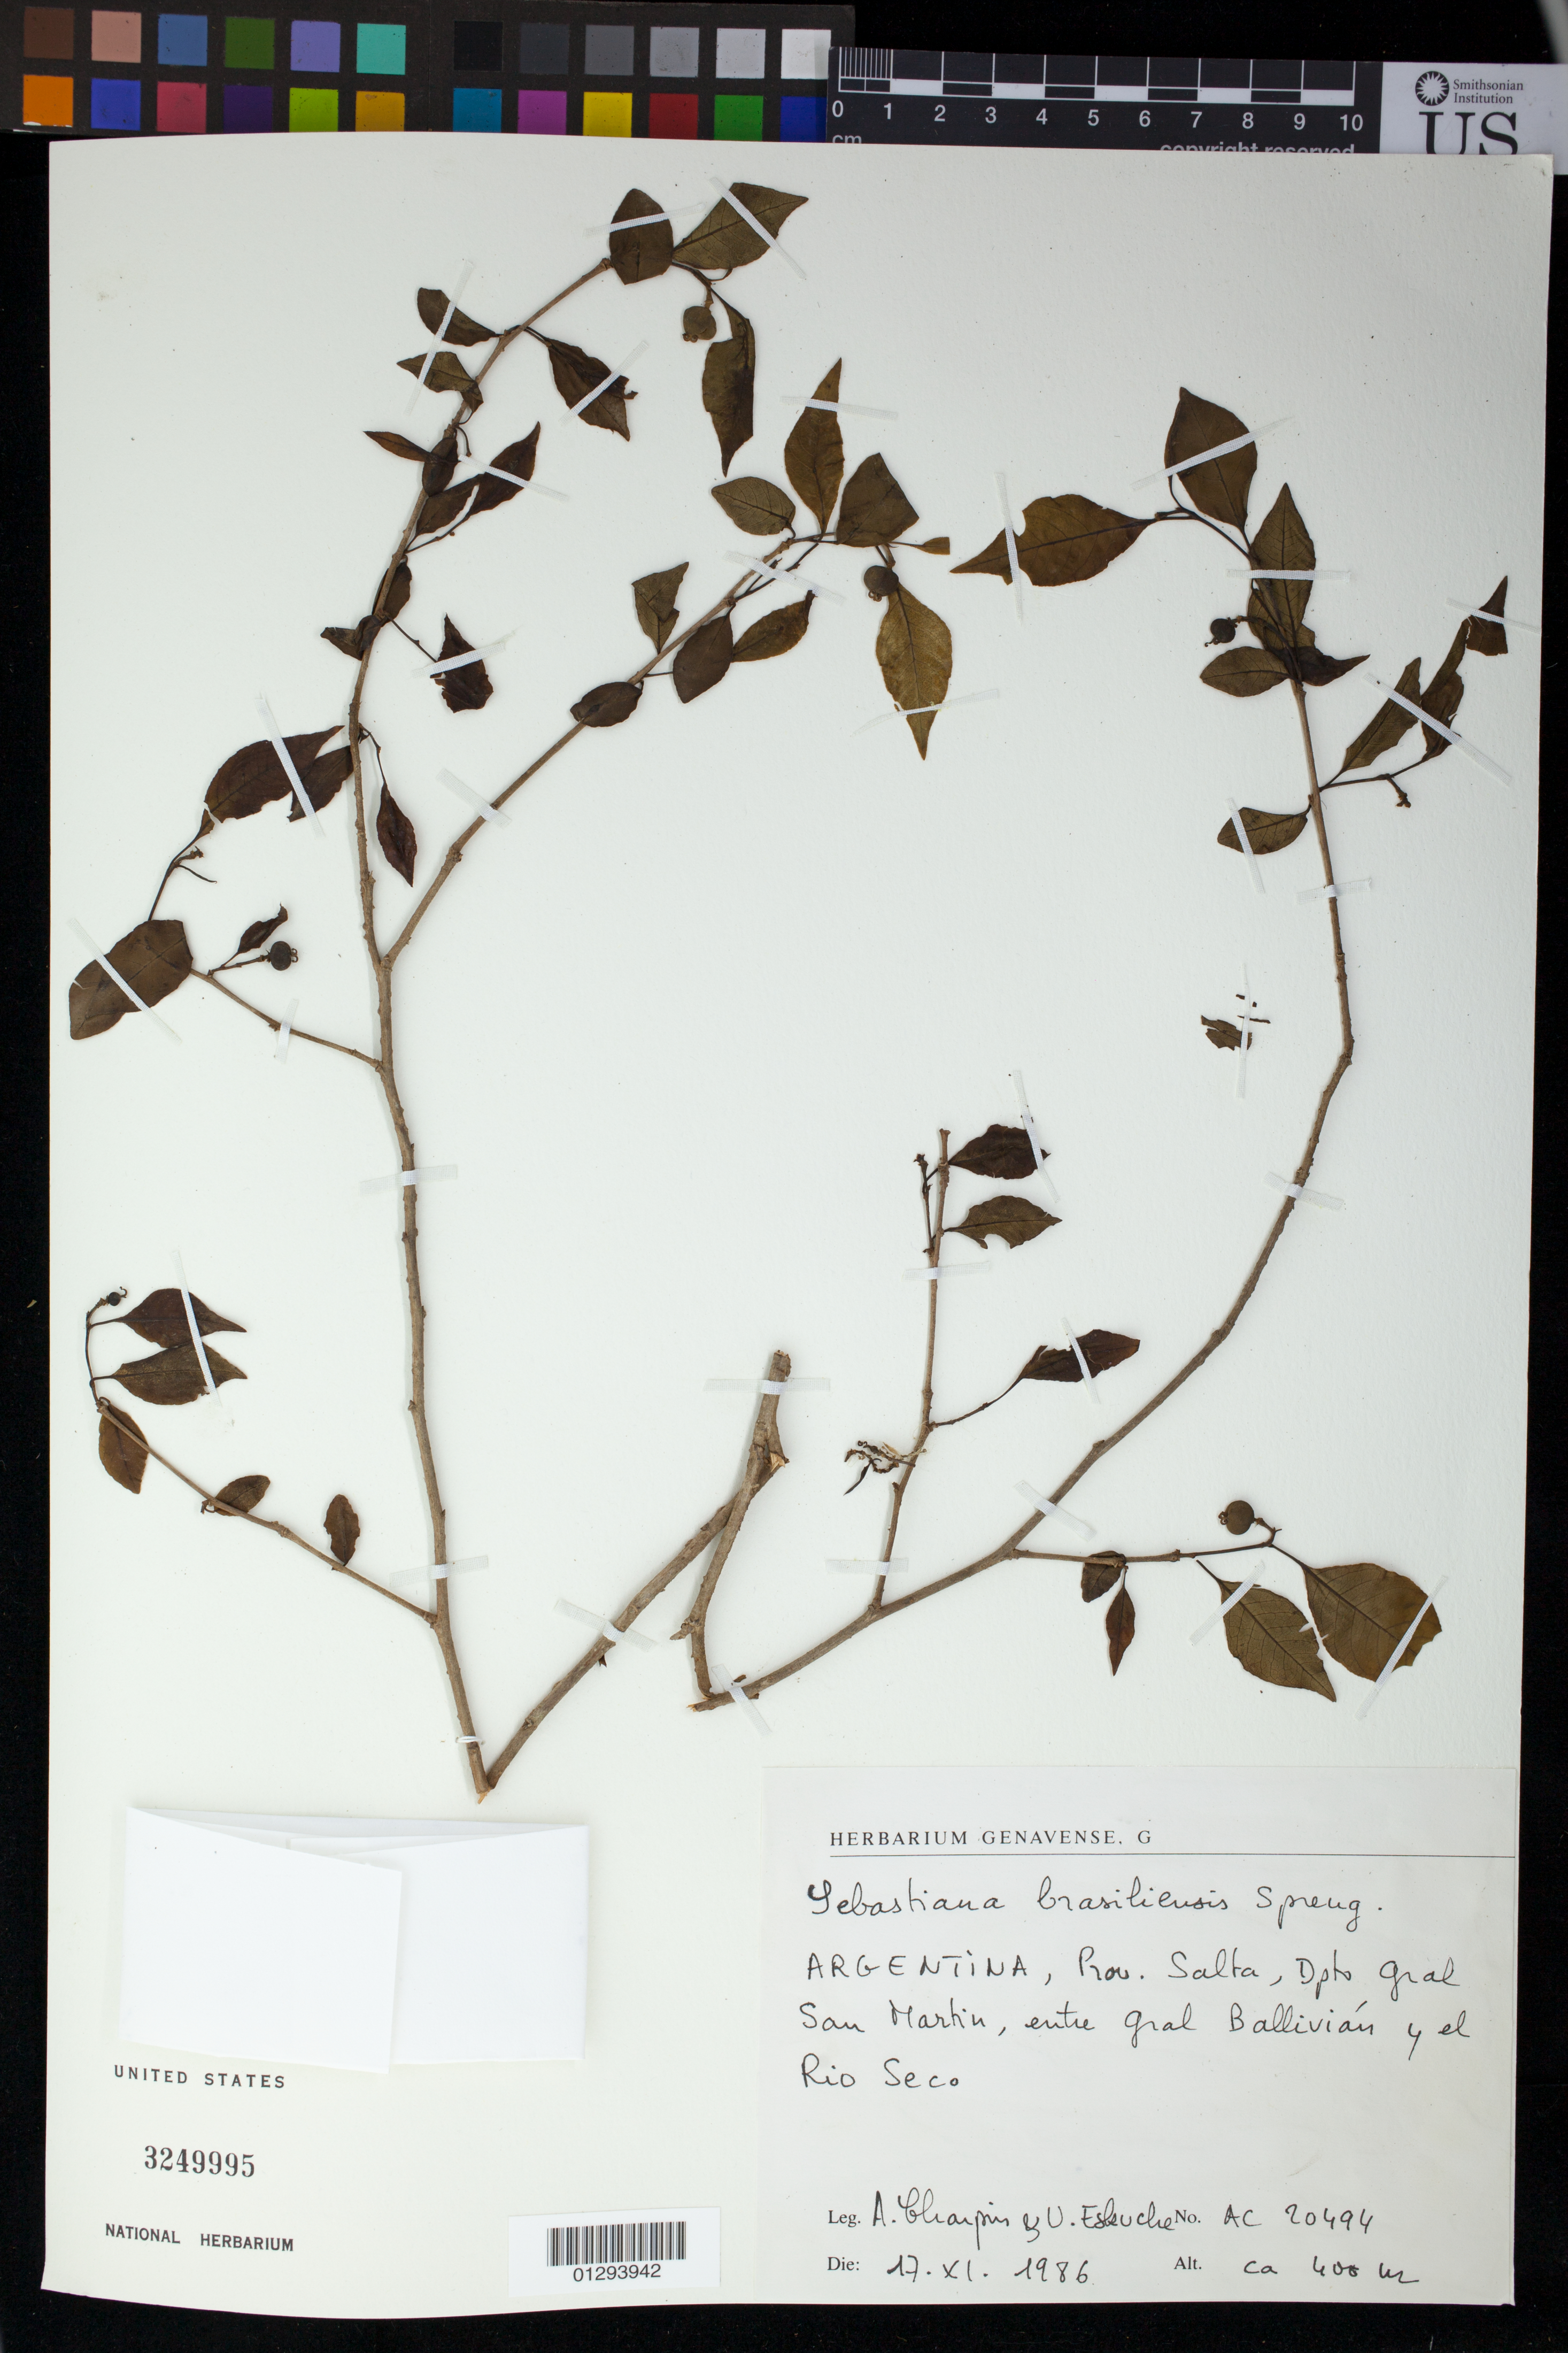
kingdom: Plantae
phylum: Tracheophyta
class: Magnoliopsida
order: Malpighiales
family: Euphorbiaceae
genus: Sebastiania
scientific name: Sebastiania brasiliensis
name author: Spreng.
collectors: A. Charpin & U. G. Eskuche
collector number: AC 20494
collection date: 1986-11-17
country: Argentina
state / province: Salta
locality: Dpto Gral San Martin, entre Gral Ballivian y el Rio Seco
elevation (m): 400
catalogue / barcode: US 3249995